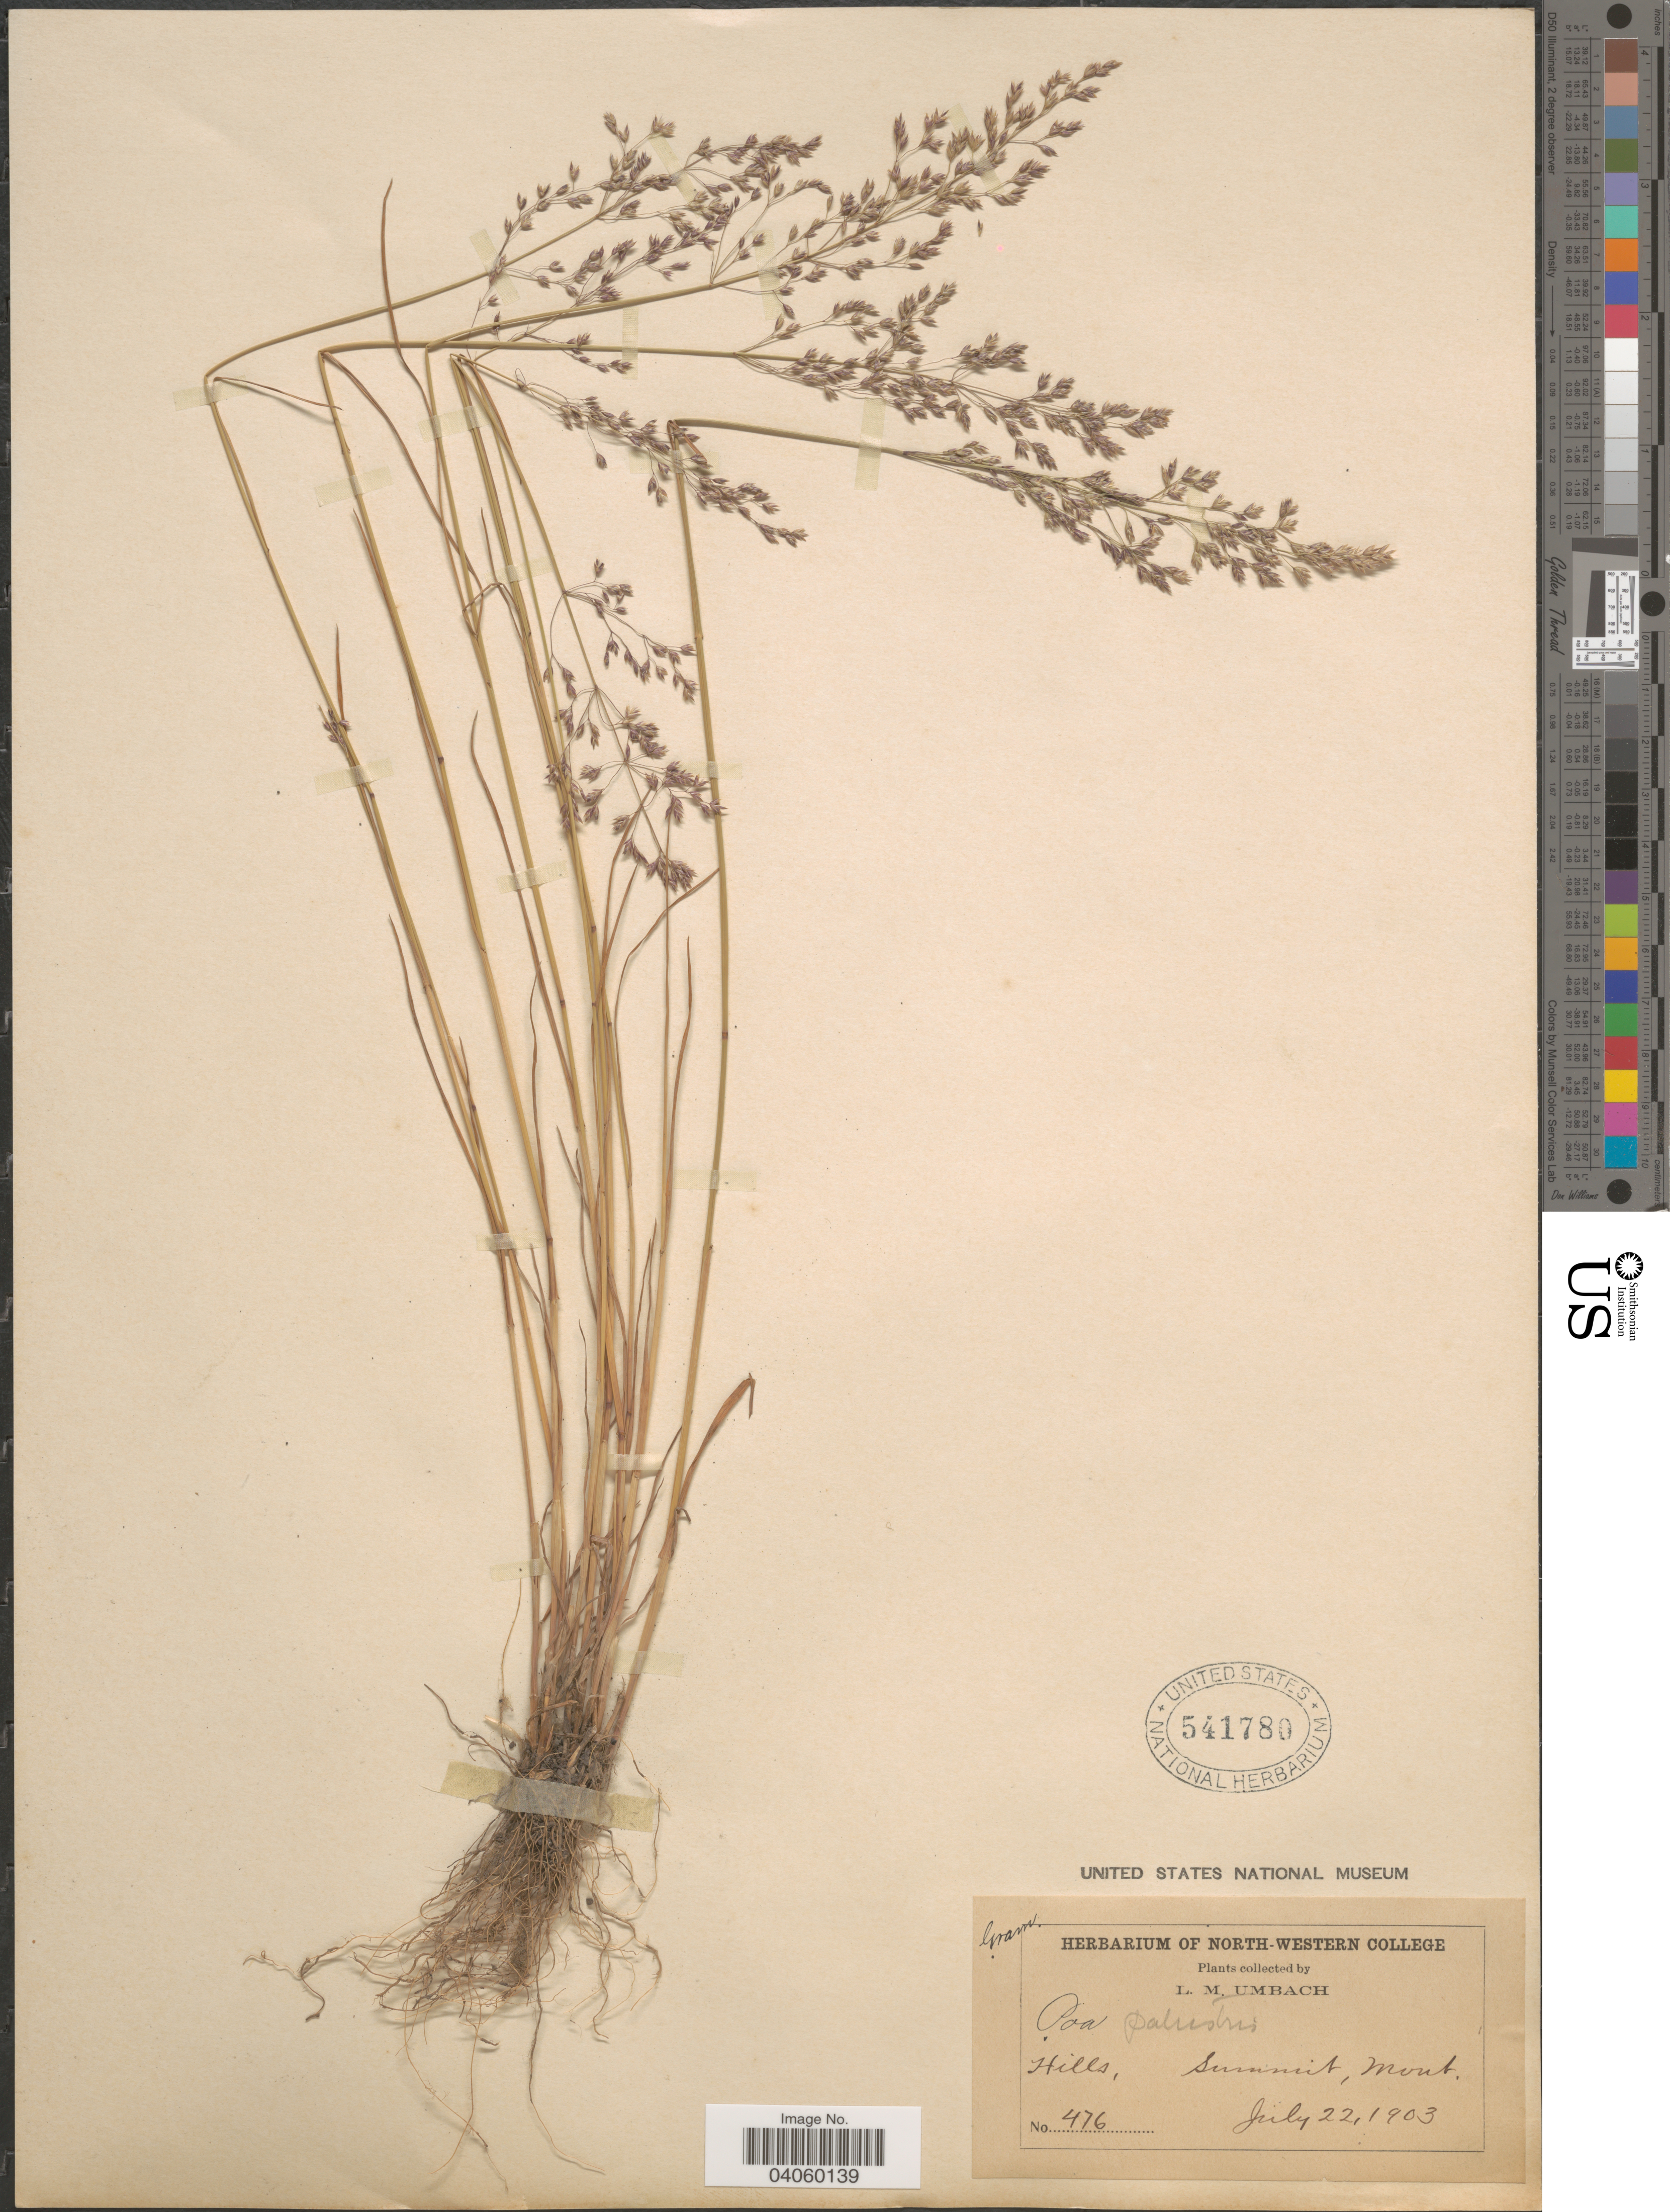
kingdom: Plantae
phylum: Tracheophyta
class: Liliopsida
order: Poales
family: Poaceae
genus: Poa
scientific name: Poa interior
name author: Rydb.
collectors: L. M. Umbach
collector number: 476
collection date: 1903-07-22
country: United States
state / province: Montana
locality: Hills, Summit.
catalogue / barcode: US 541780